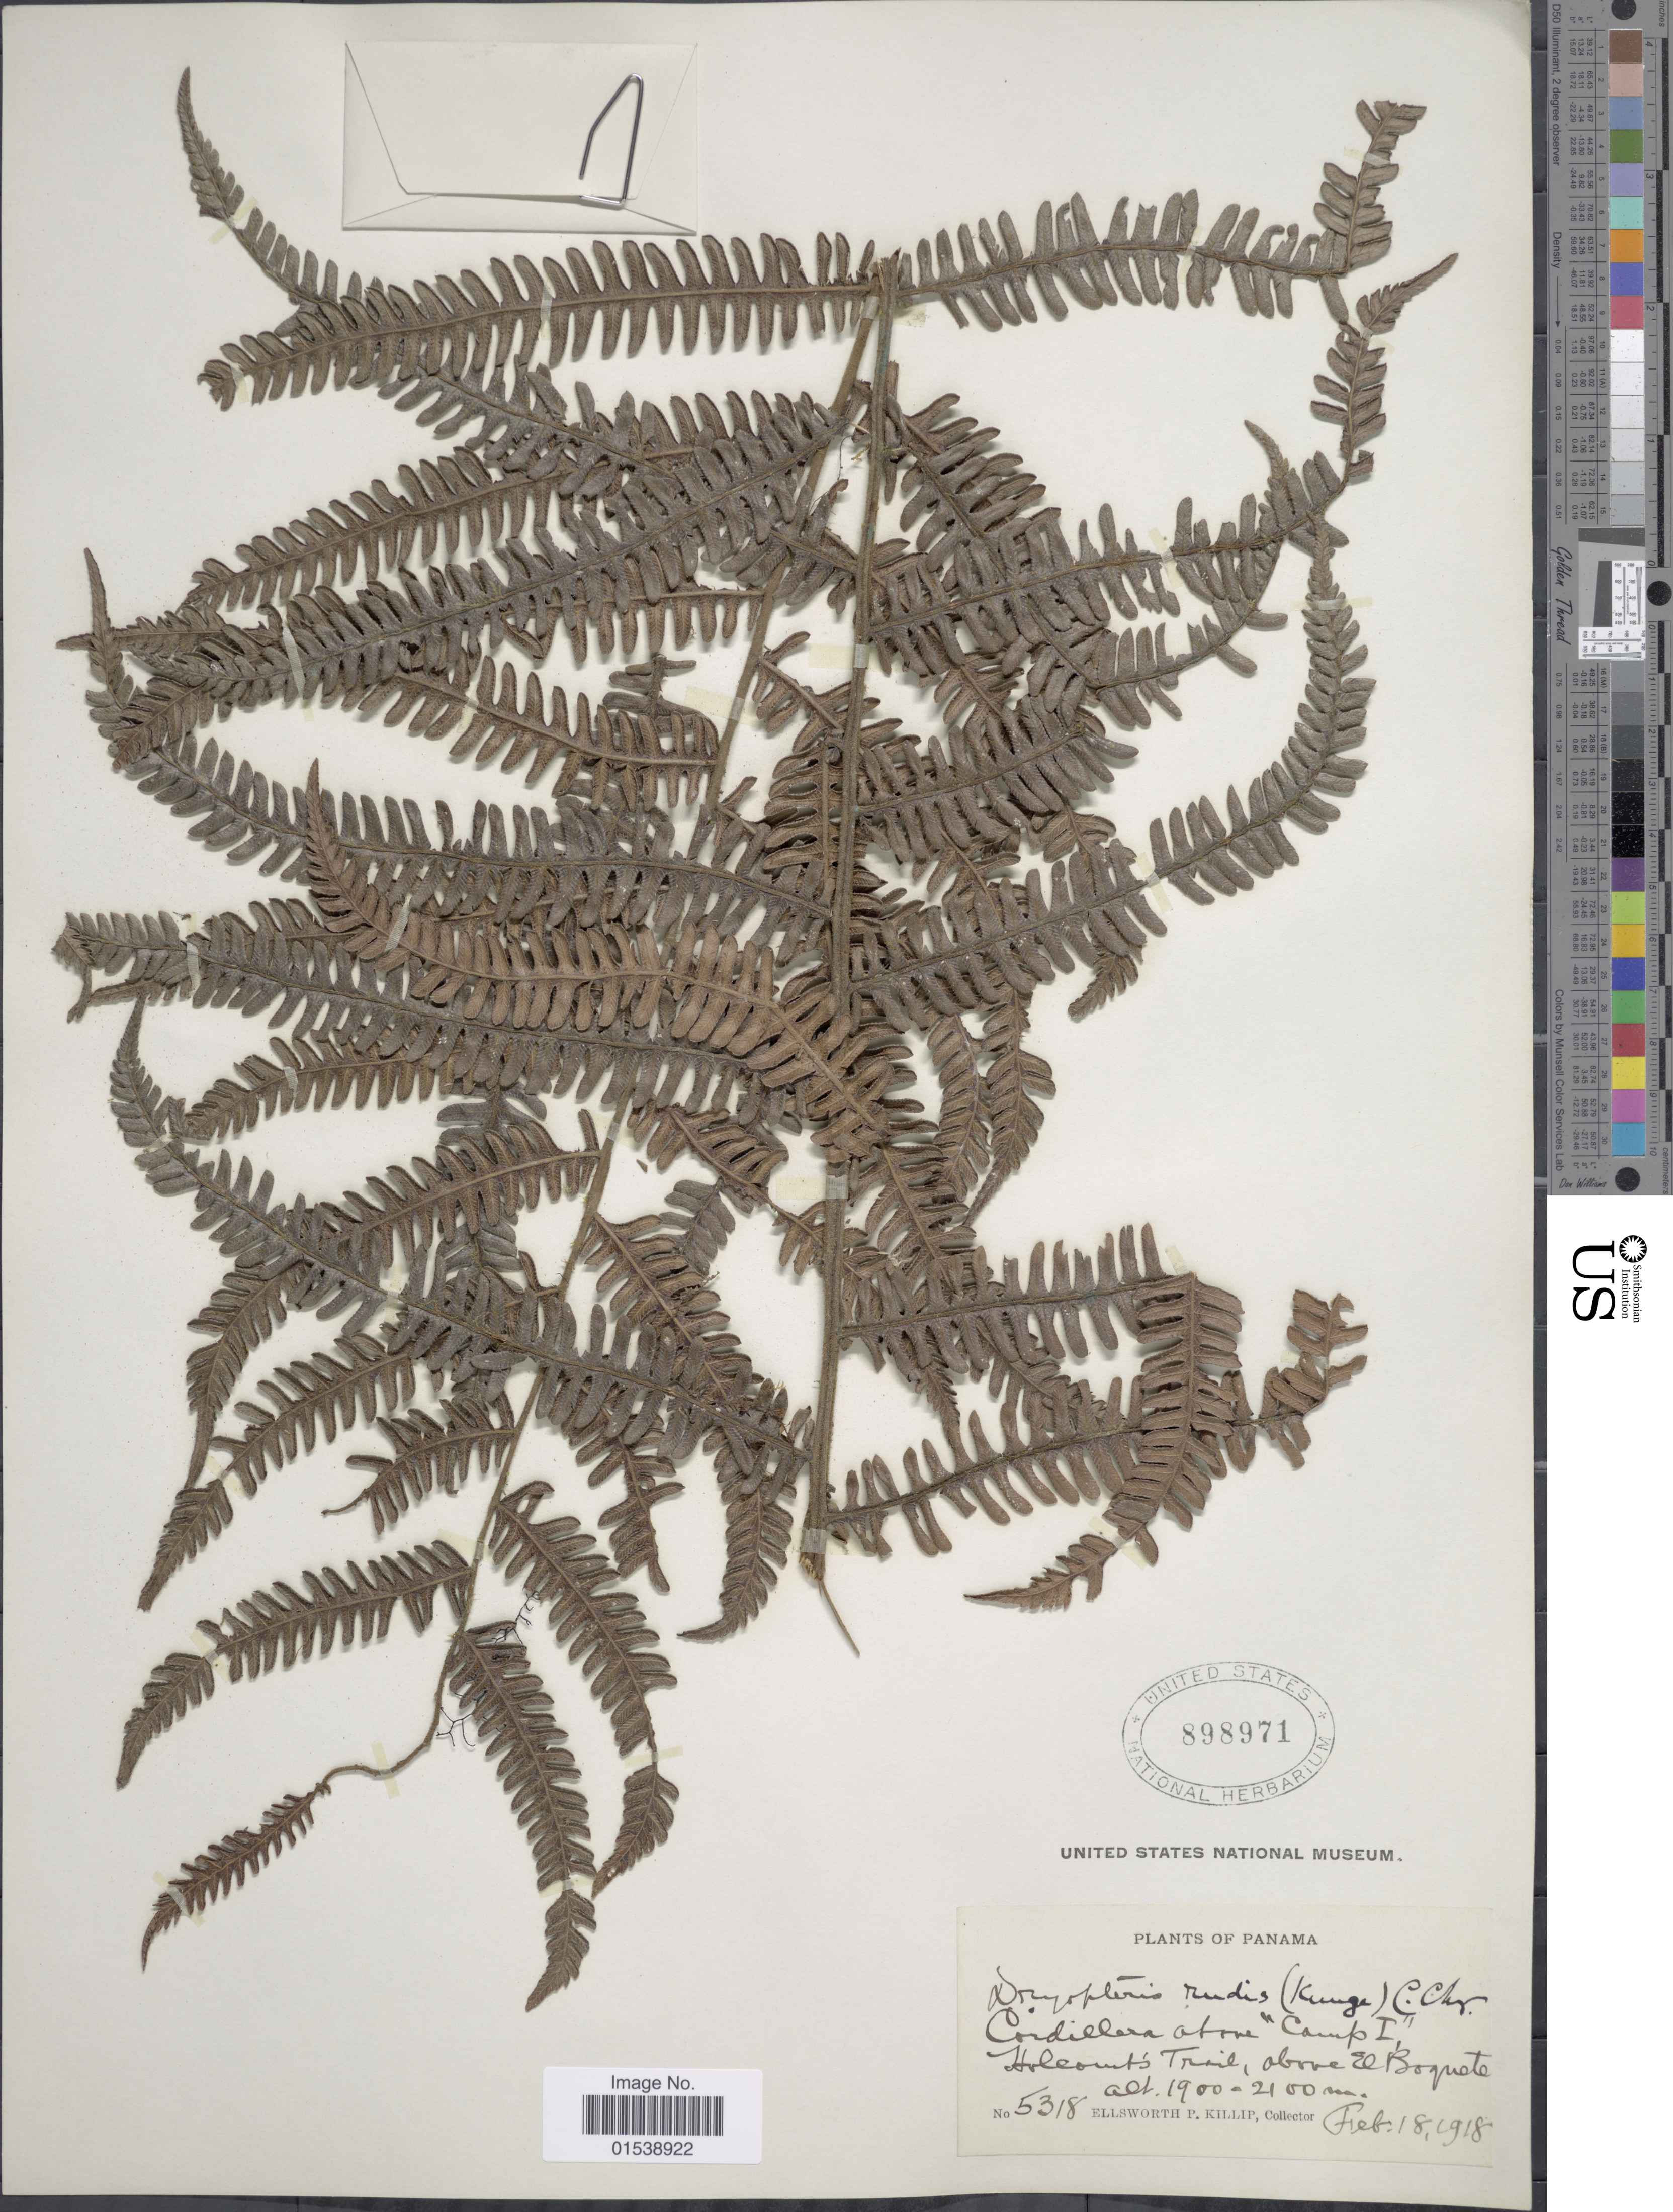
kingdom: Plantae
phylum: Tracheophyta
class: Polypodiopsida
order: Polypodiales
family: Thelypteridaceae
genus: Amauropelta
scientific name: Amauropelta rudis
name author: (Kunze) Pic. Serm.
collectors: E. P. Killip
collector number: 5318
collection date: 1918-02-18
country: Panama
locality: Cordillera above Camp 1, Holcomb's Trail, above El Boquete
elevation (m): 1900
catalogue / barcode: US 898971